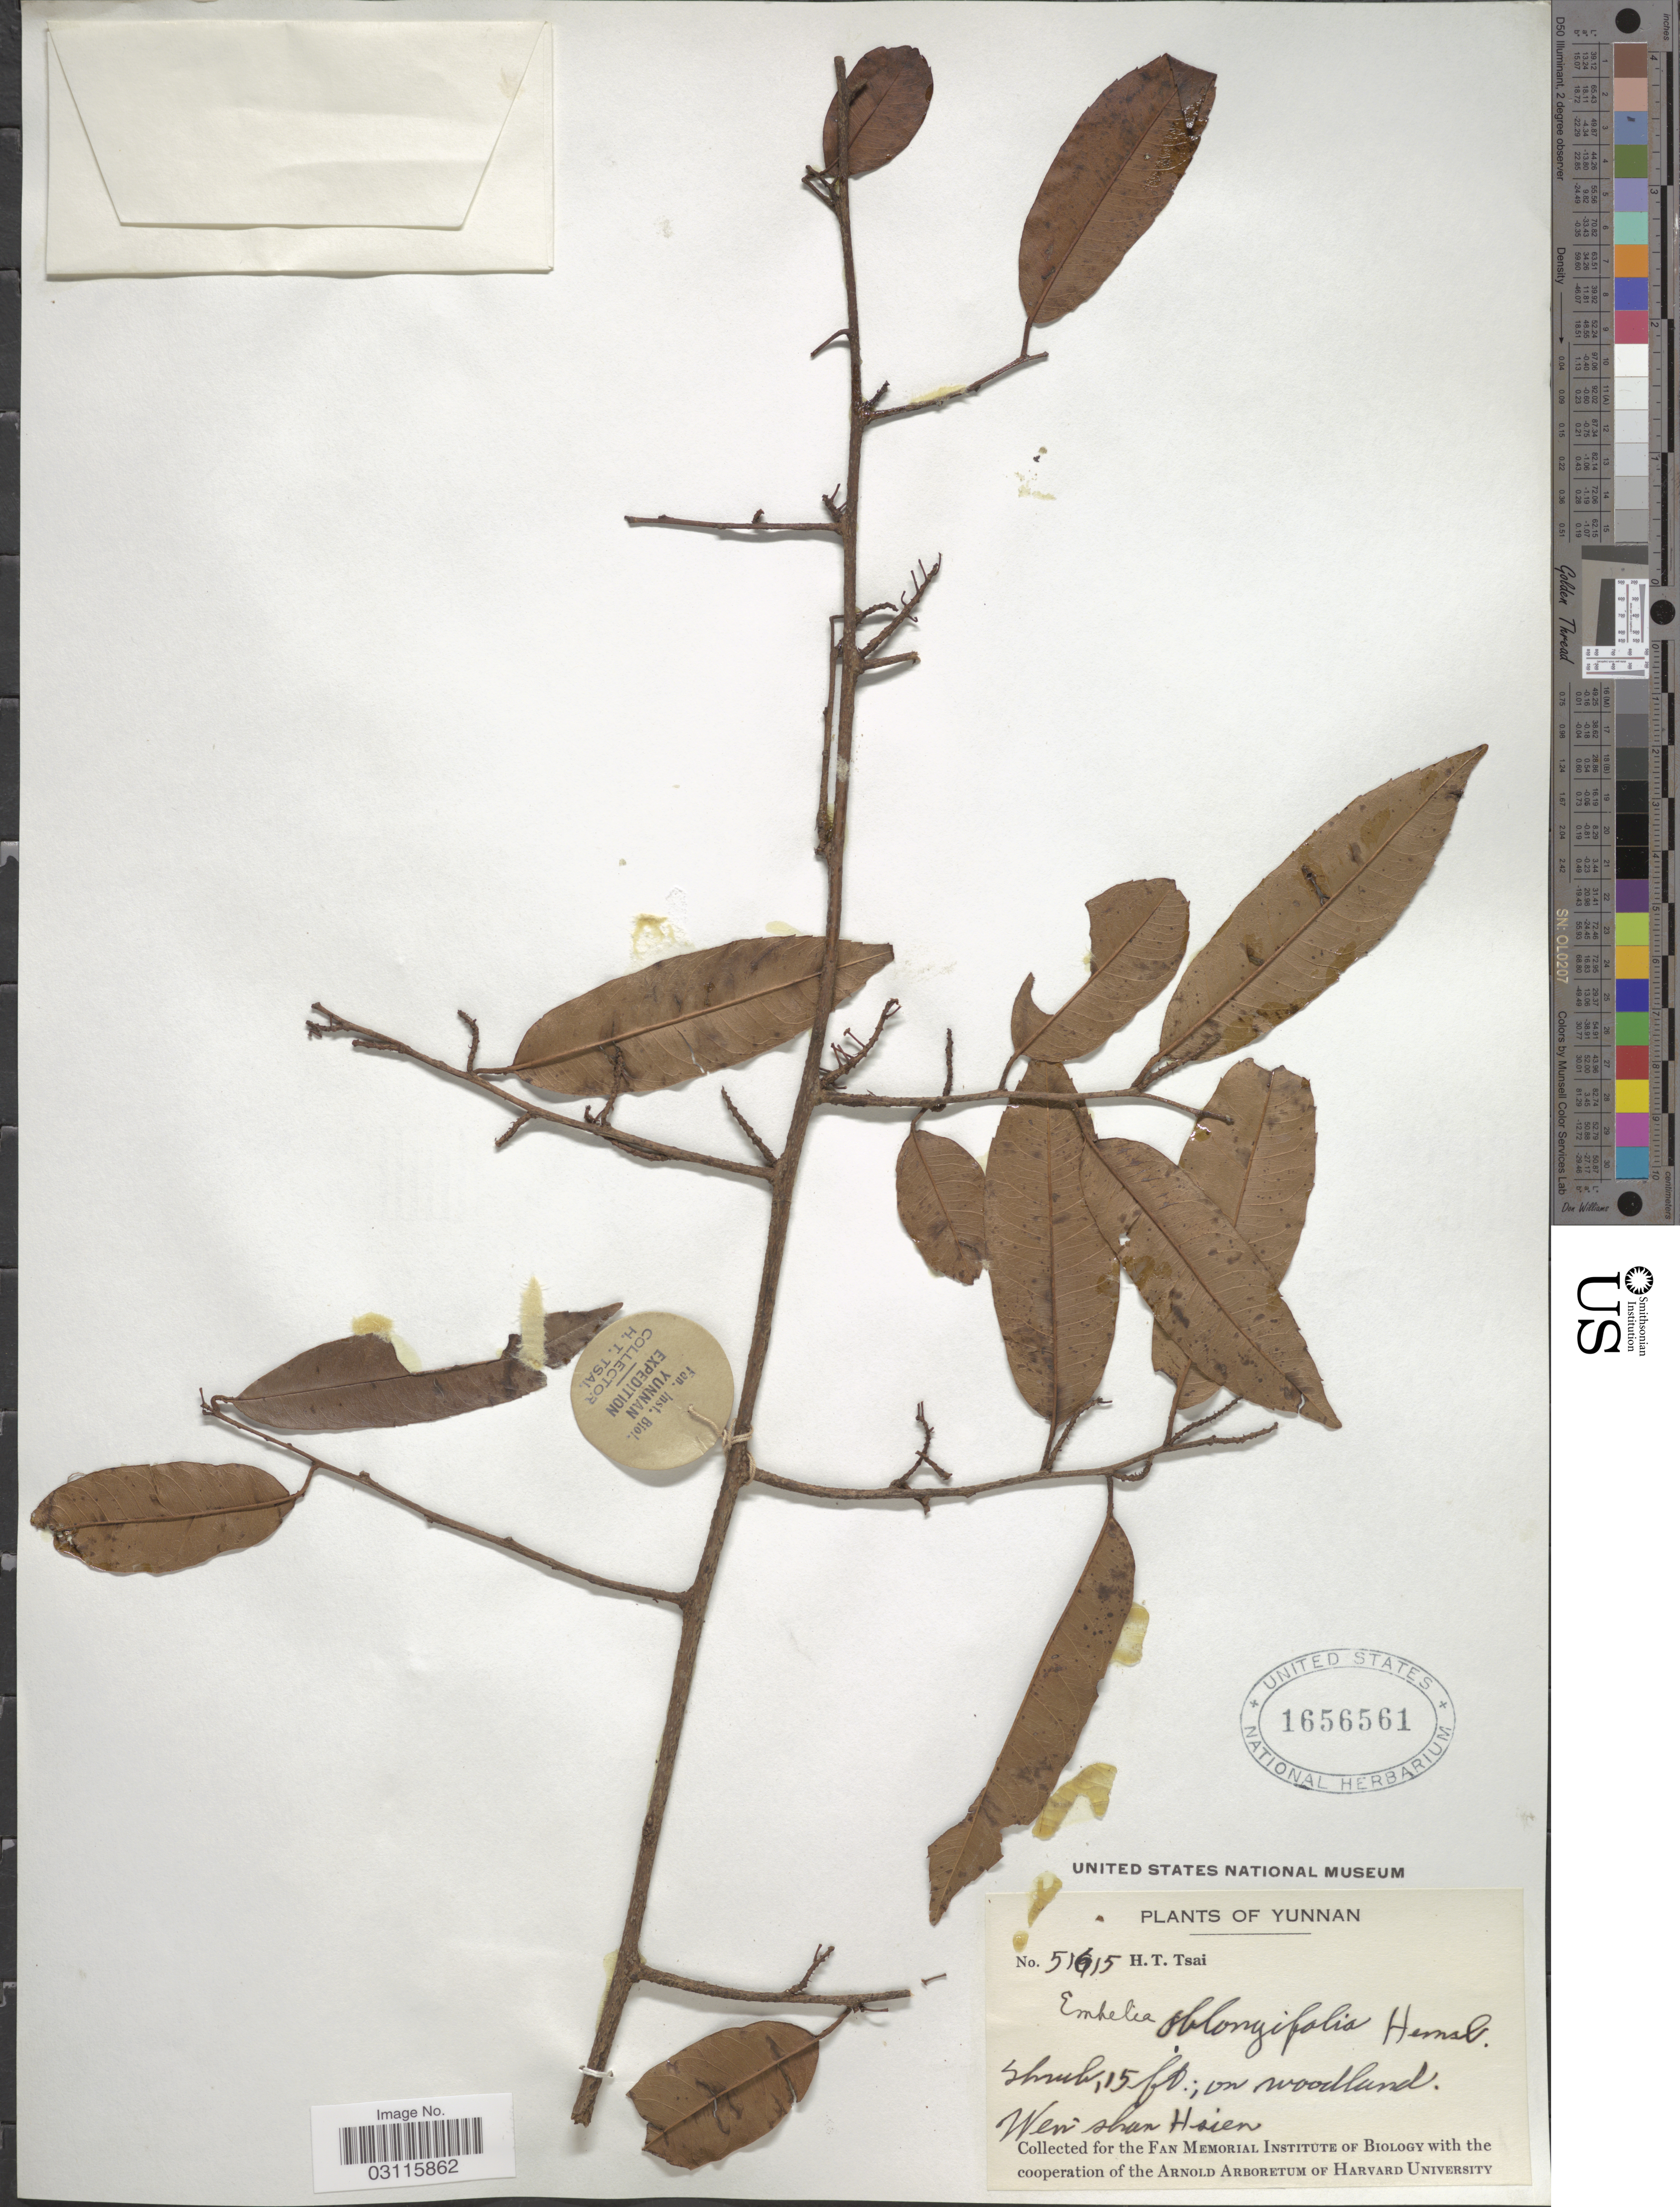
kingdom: Plantae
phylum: Tracheophyta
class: Magnoliopsida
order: Ericales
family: Primulaceae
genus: Embelia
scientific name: Embelia oblongifolia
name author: Hemsl.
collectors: H. Tsai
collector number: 51615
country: China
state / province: Yunnan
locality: On woodland. Wen-shan Hsien.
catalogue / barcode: US 1656561